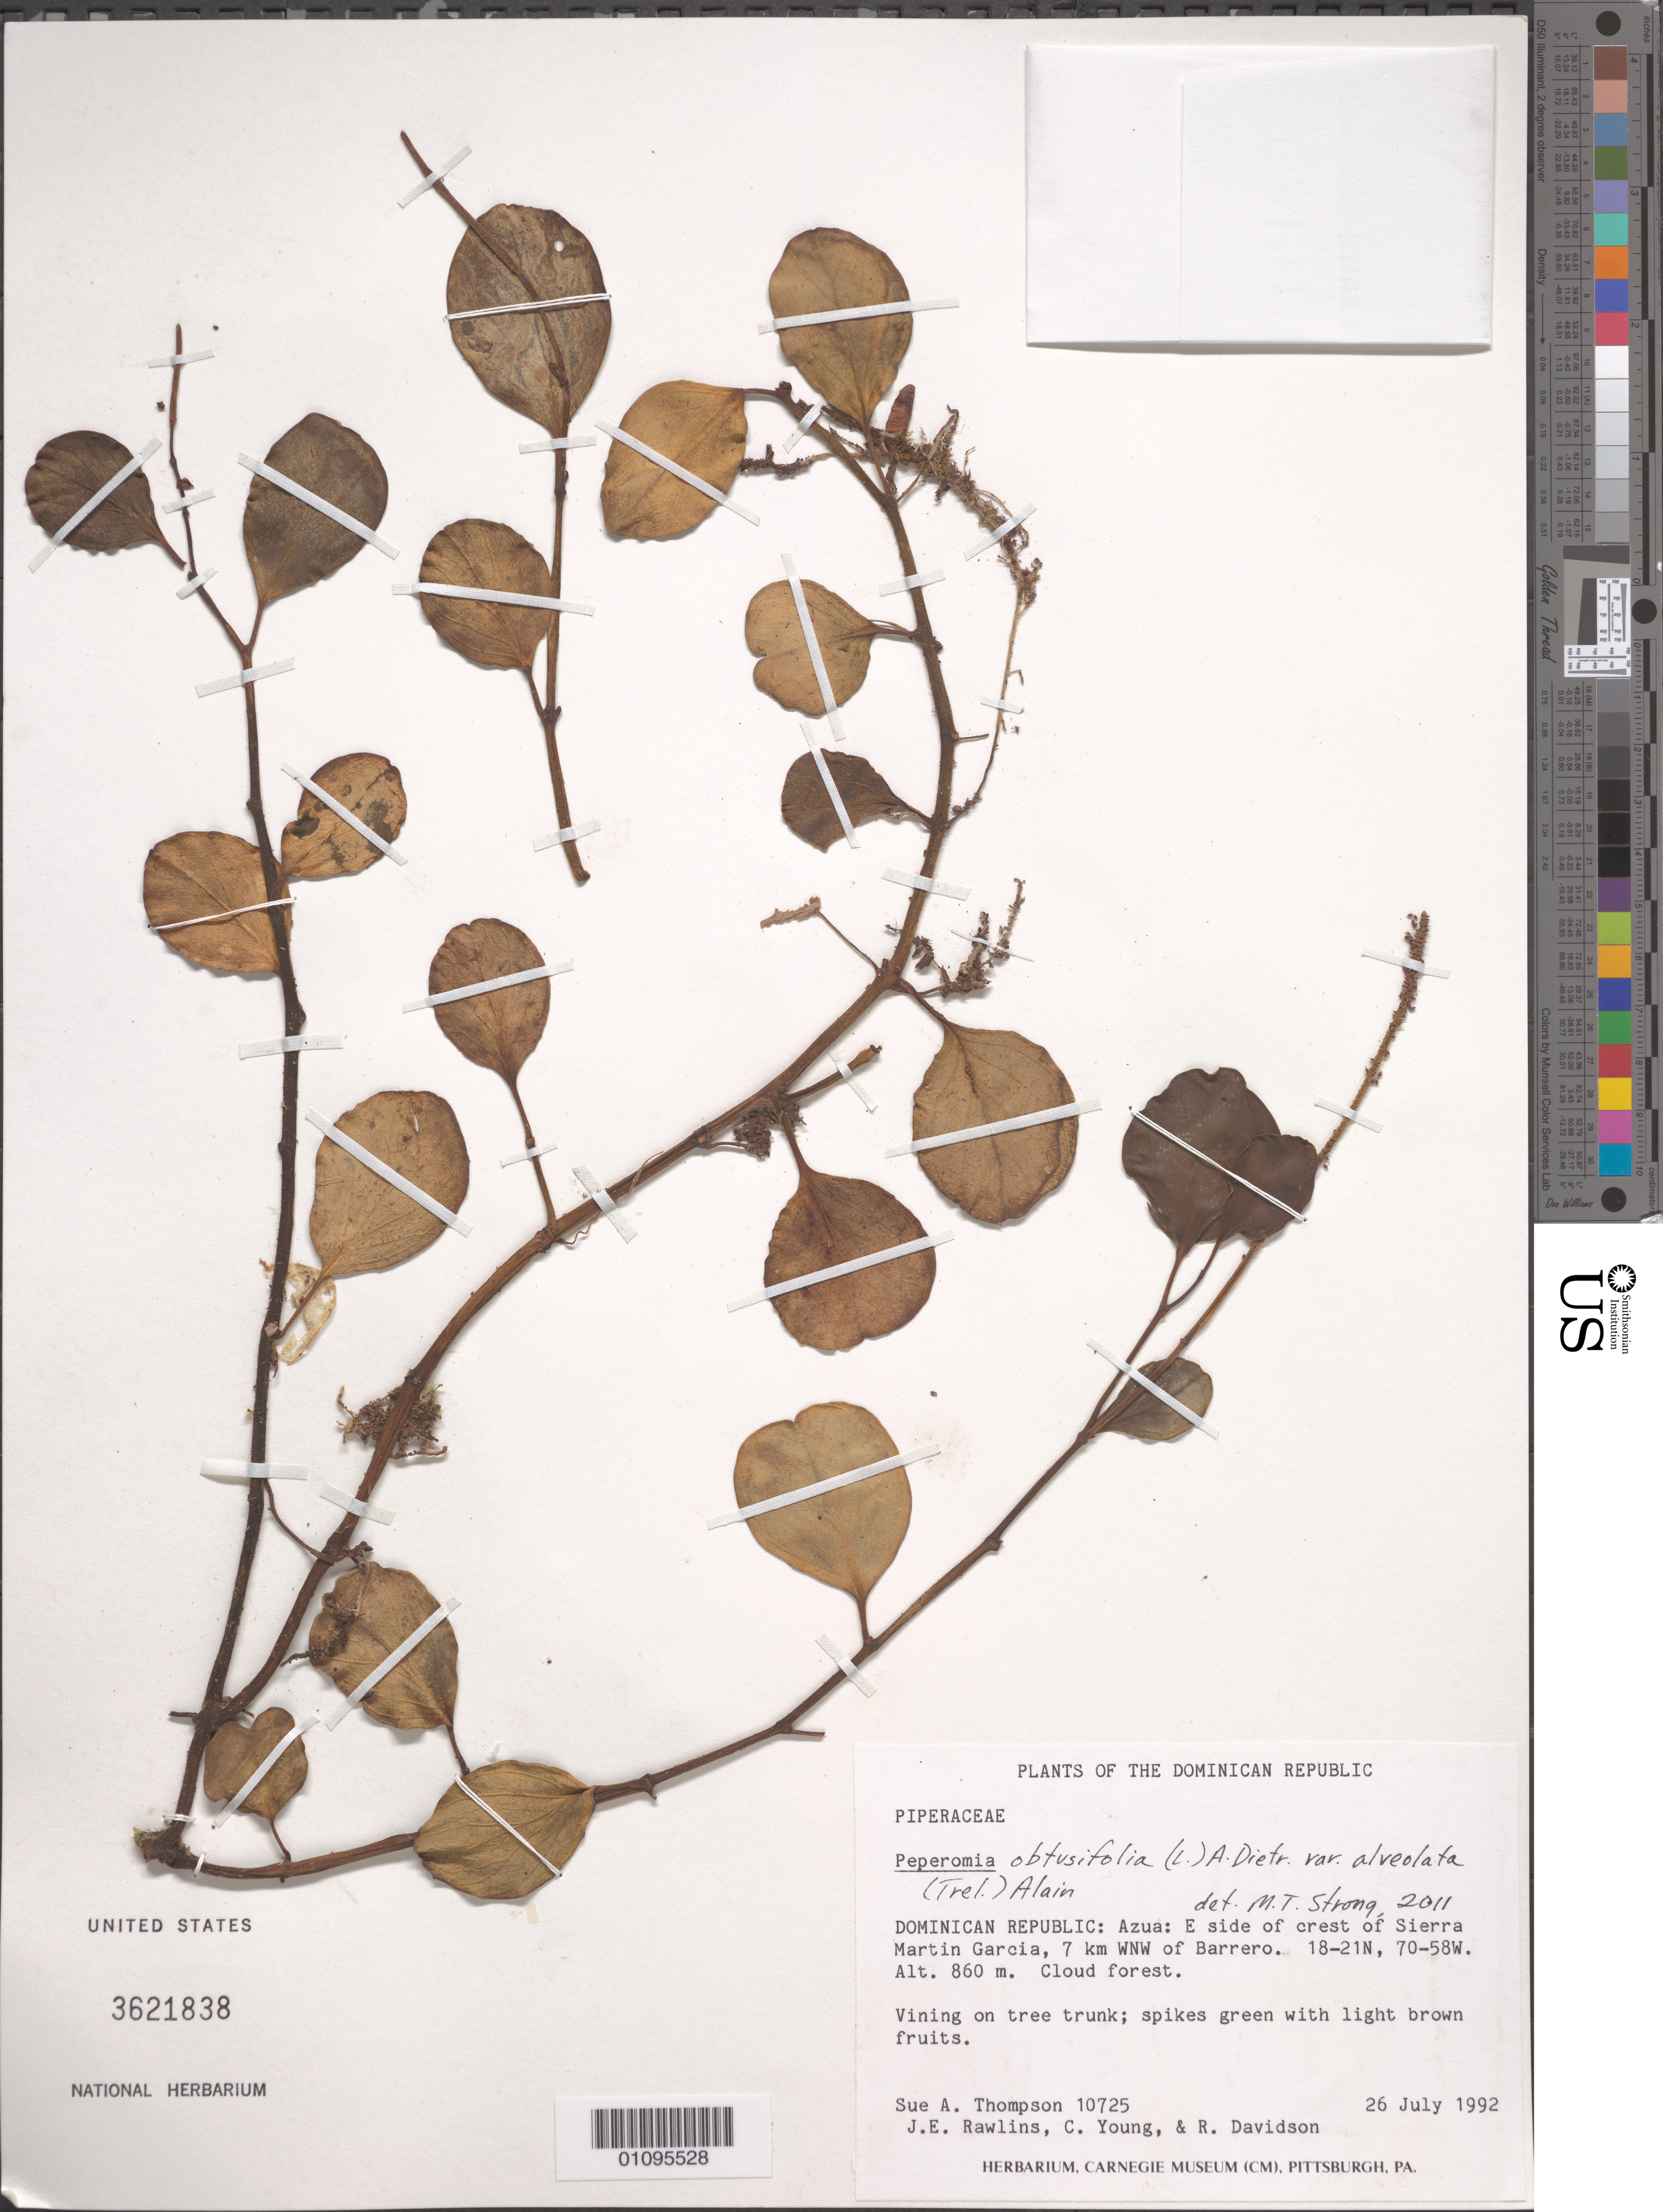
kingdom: Plantae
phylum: Tracheophyta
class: Magnoliopsida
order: Piperales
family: Piperaceae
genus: Peperomia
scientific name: Peperomia obtusifolia var. alveolata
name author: (Trel.) Alain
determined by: Strong, M. T., (US), Smithsonian Institution - National Museum of Natural History (UNITED STATES)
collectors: S. A. Thompson, J. Rawlins, C. Young & R. Davidson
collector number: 10725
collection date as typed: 26 Jul 1992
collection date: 1992-07-26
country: Dominican Republic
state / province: Azua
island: Hispaniola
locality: Sierra Martin Garcia, E side of crest; 7 km WNW of Barrero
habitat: Cloud forest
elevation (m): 860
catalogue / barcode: US 3621838